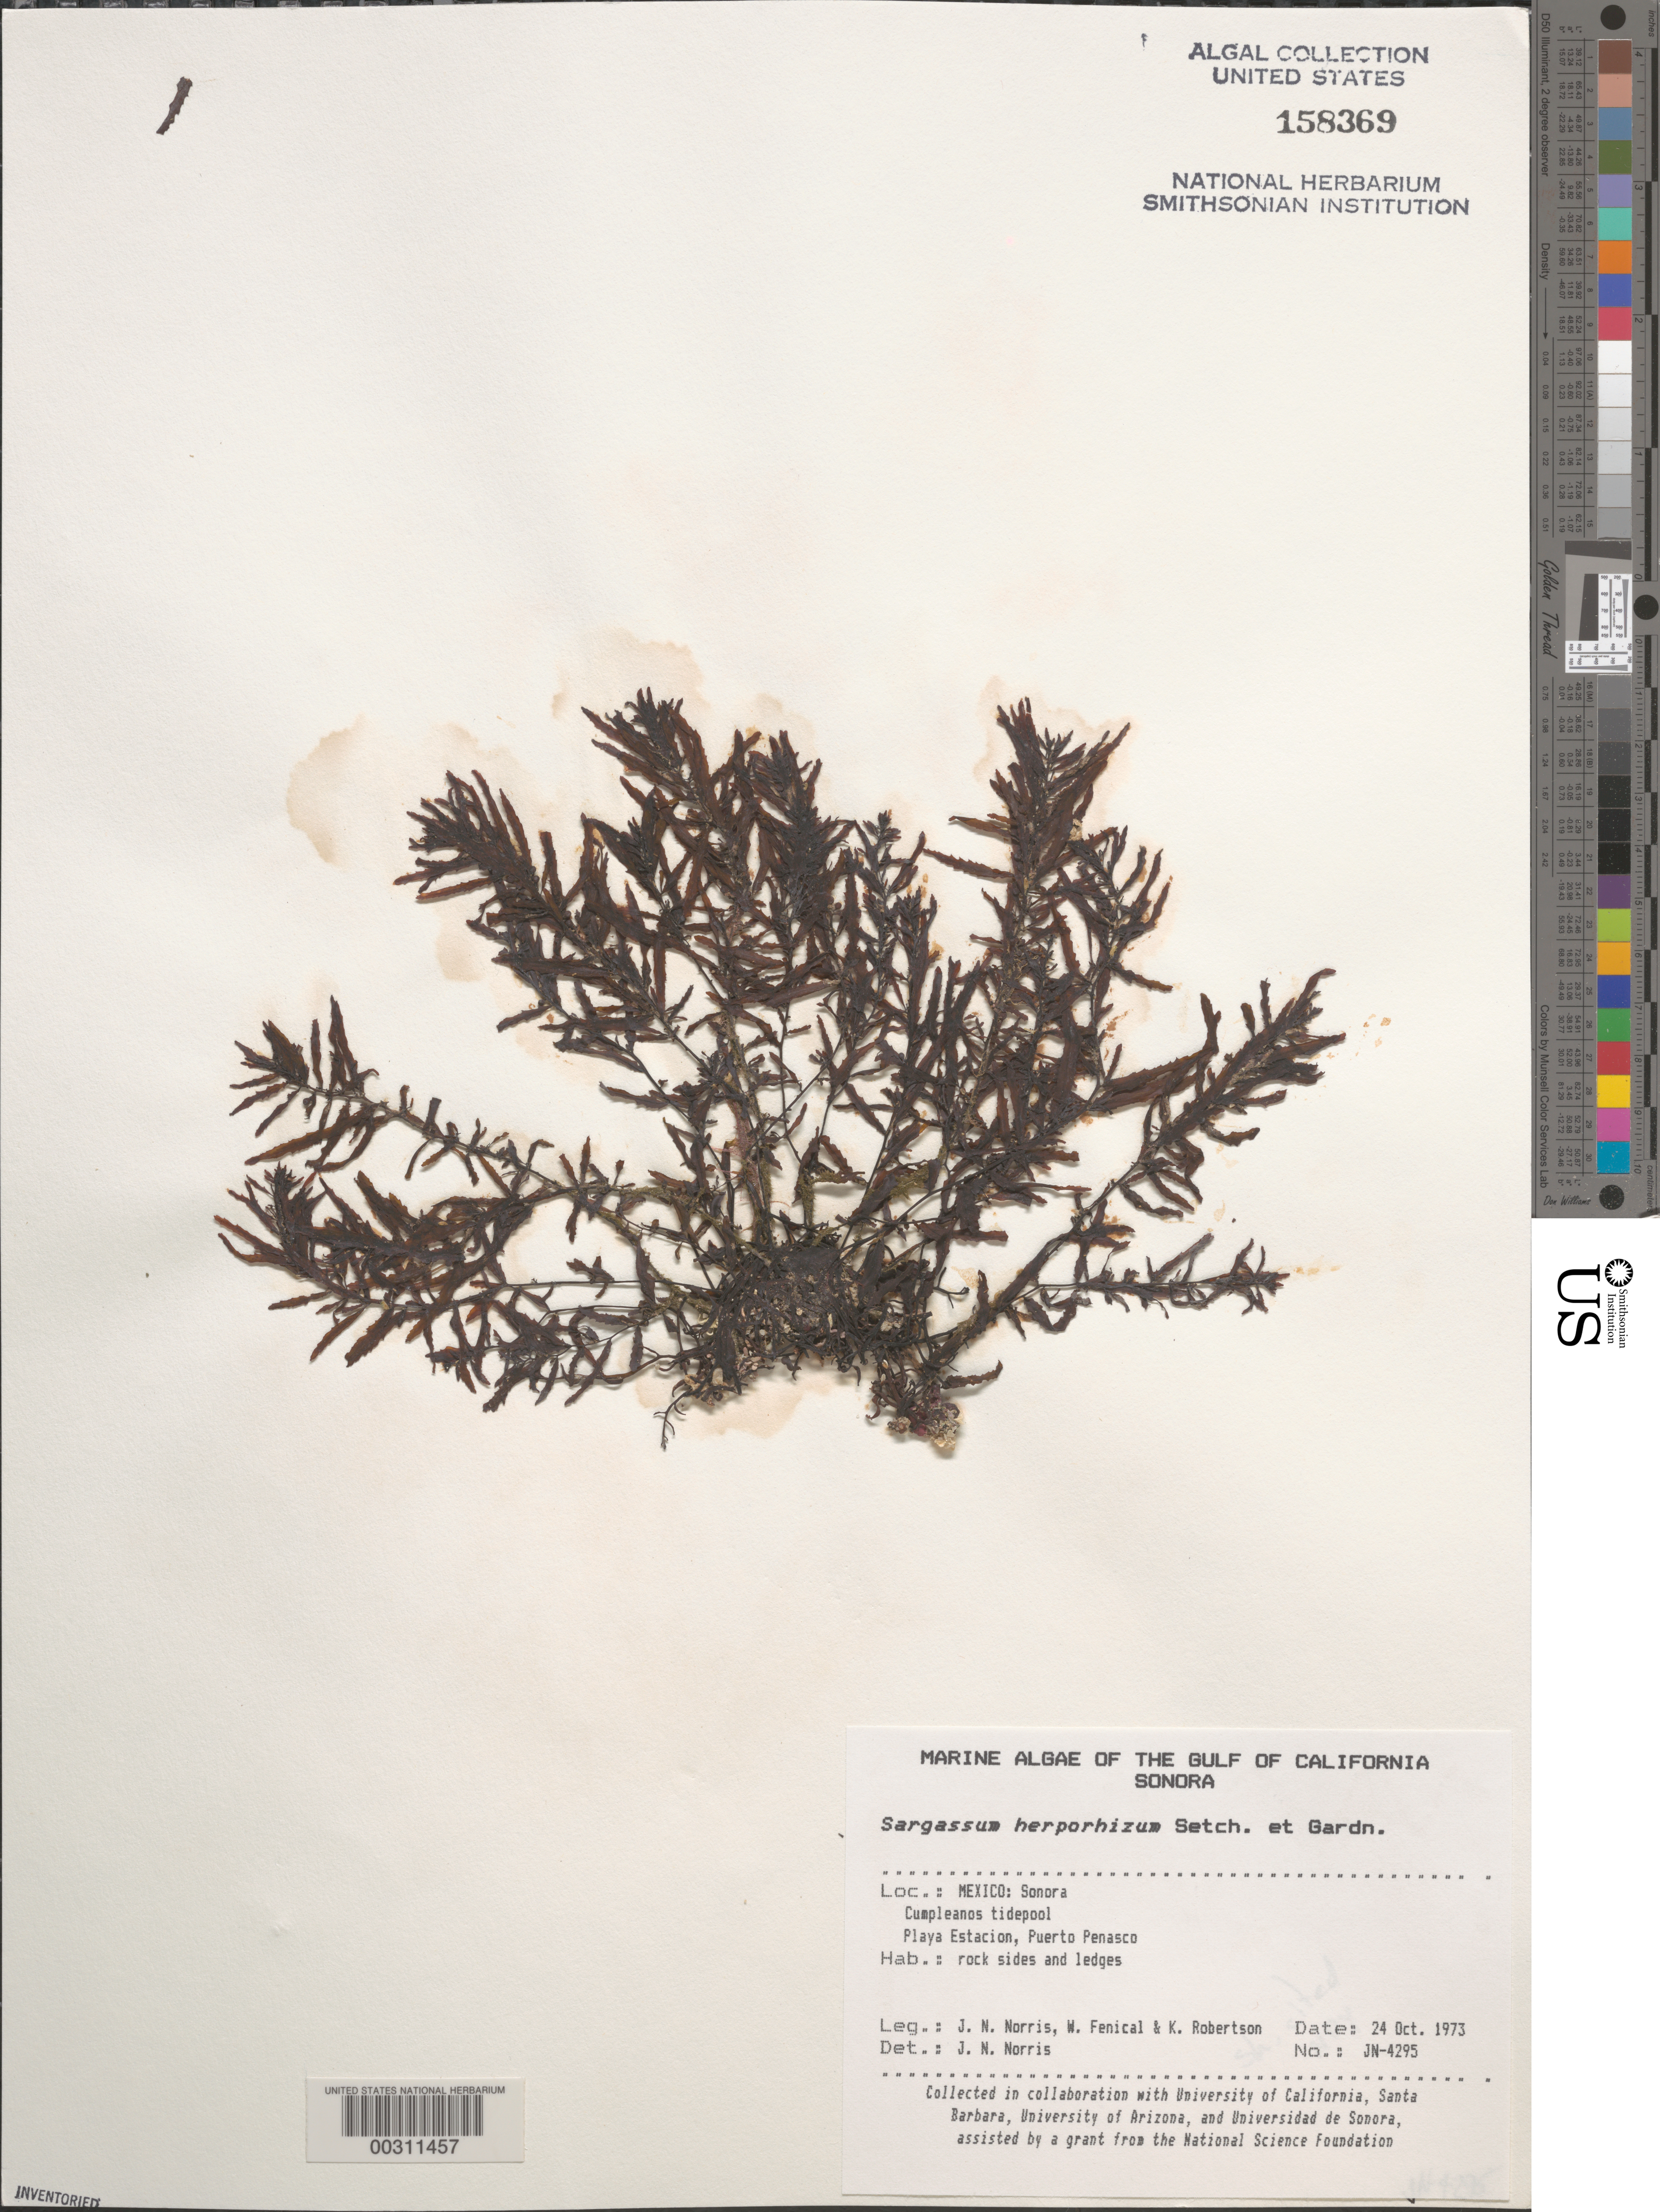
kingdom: Chromista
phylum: Ochrophyta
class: Phaeophyceae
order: Fucales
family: Sargassaceae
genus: Sargassum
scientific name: Sargassum herporhizum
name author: Setch. & N.L. Gardner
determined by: Norris, James N.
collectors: J. N. Norris, W. Fenical & K. Robertson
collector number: JN-4295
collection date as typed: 24 Oct 1973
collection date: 1973-10-24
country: Mexico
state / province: Sonora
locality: Playa Estacion, Puerto Penasco, Cumpleanos Tide Pool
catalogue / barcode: US 158369